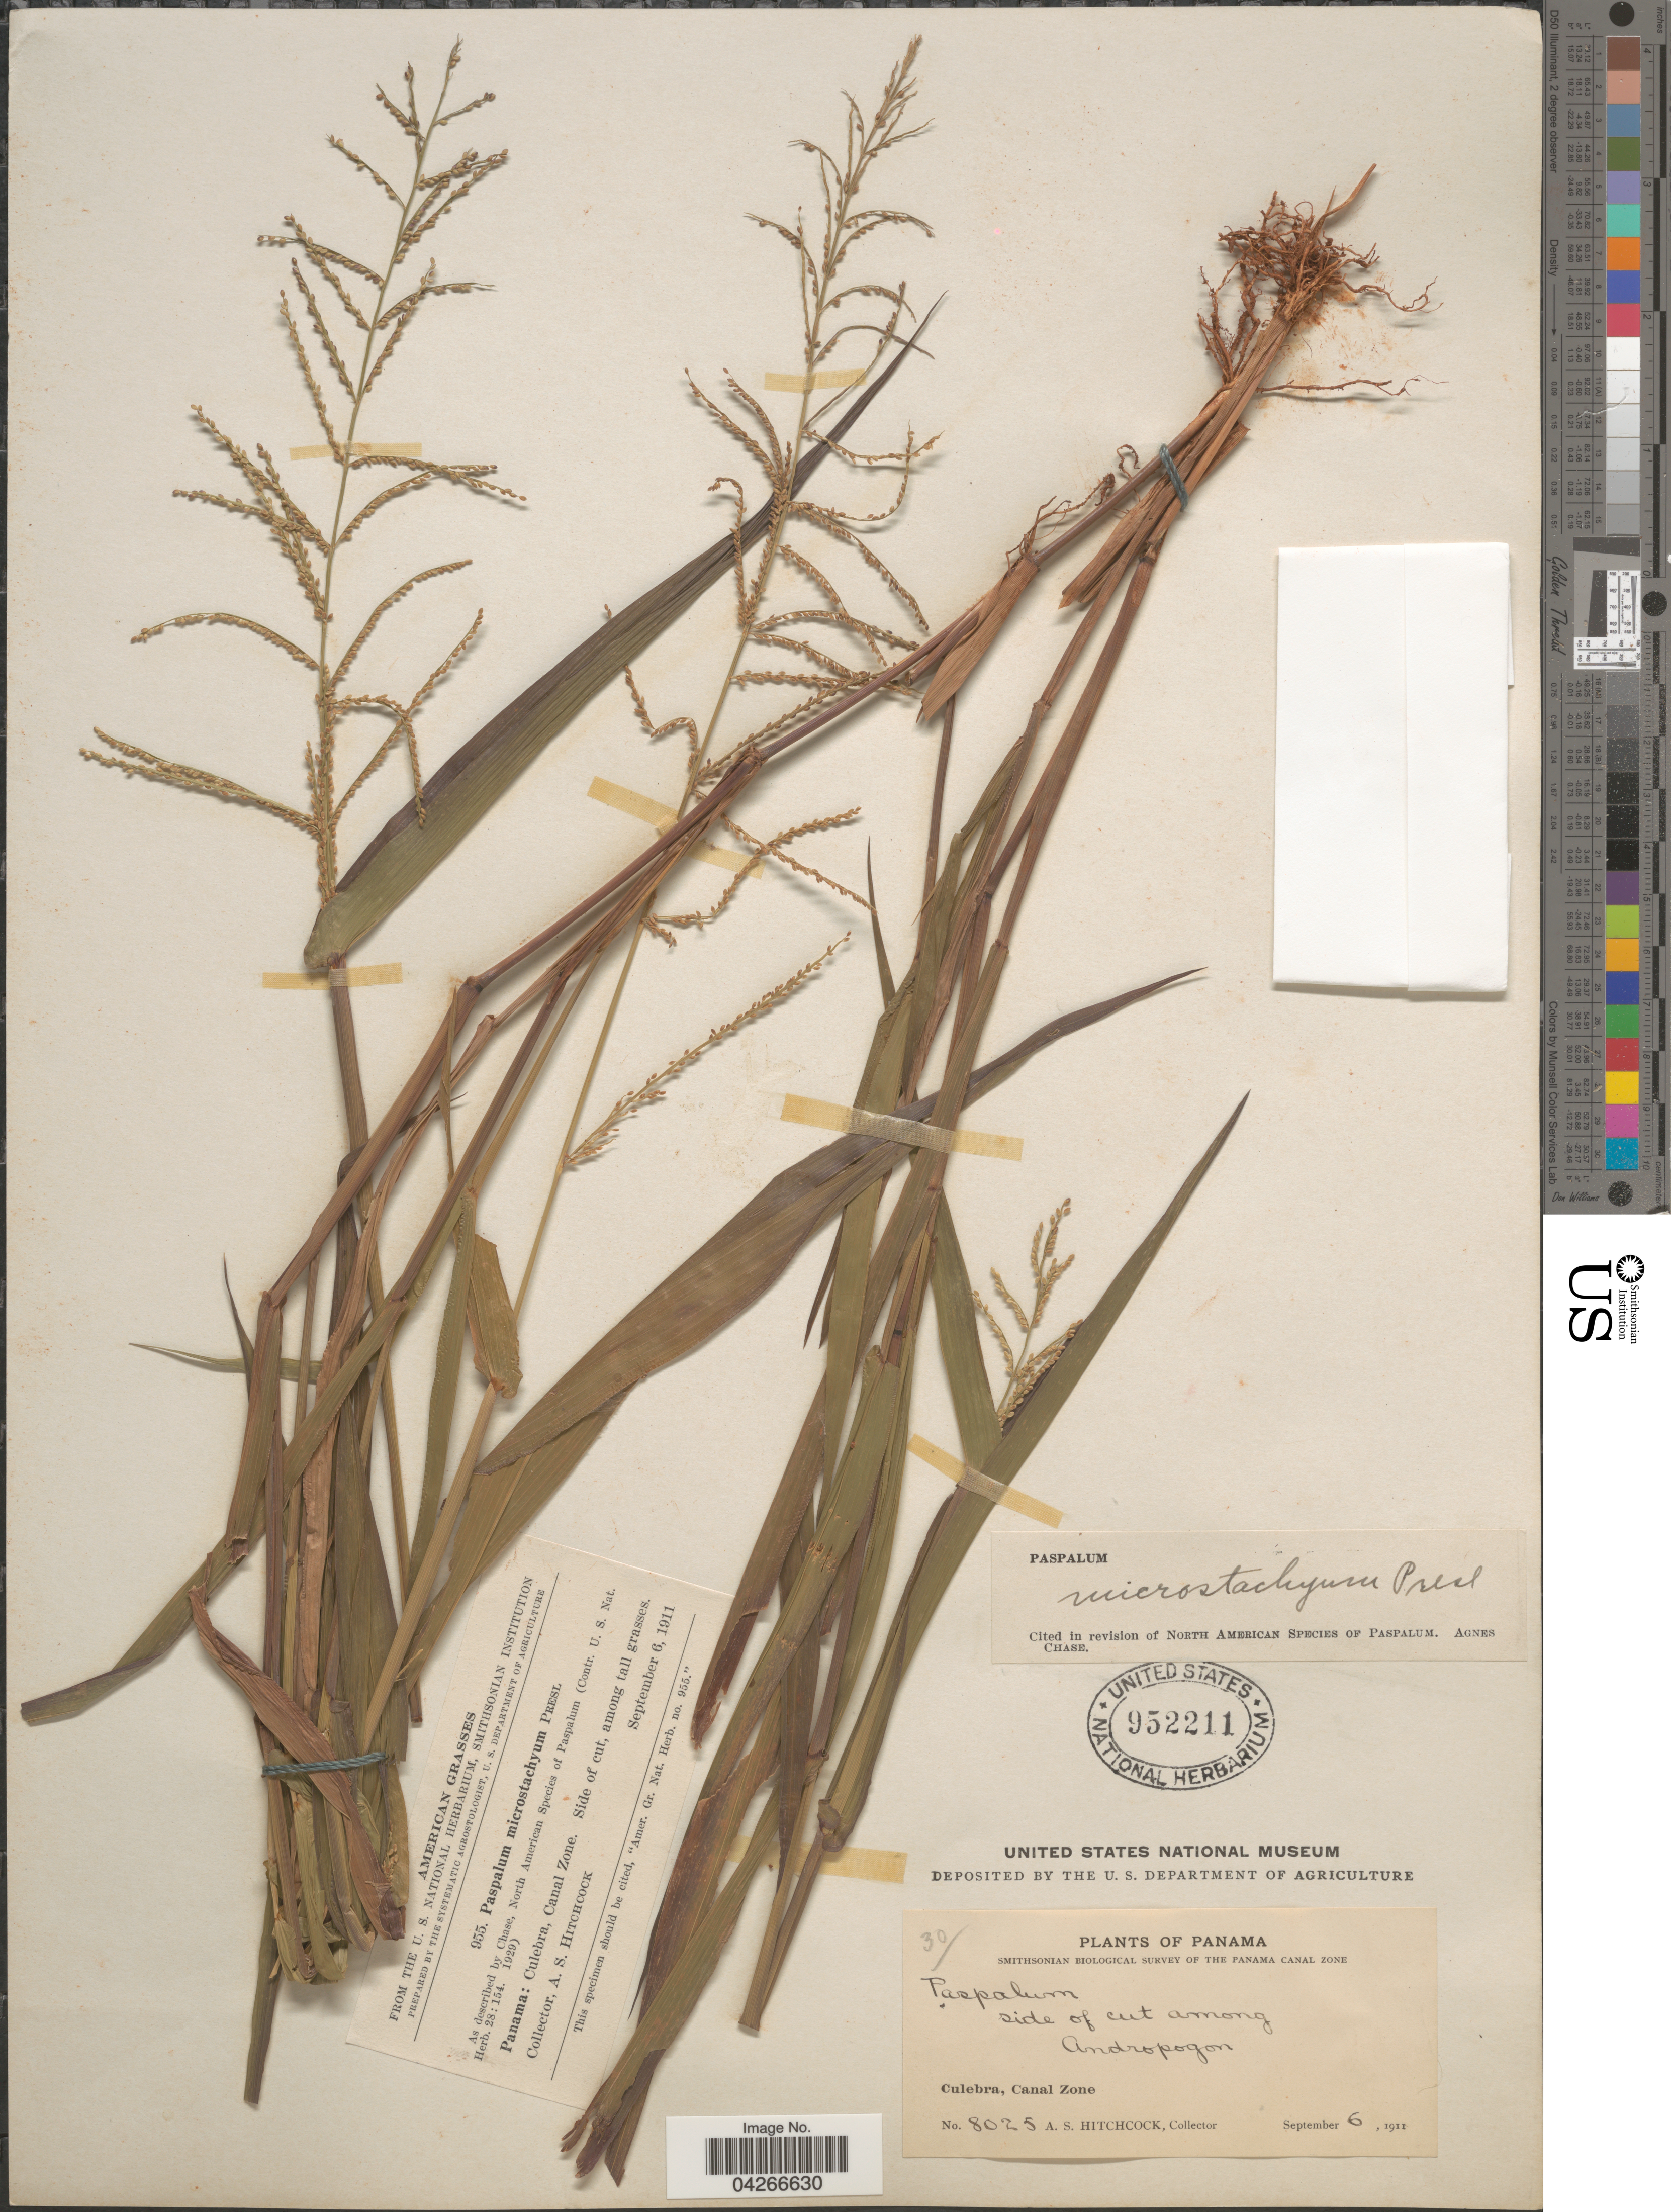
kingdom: Plantae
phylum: Tracheophyta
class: Liliopsida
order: Poales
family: Poaceae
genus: Paspalum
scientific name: Paspalum microstachyum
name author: J. Presl in C. Presl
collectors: A. S. Hitchcock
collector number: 955/8025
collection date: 1911-09-06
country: Panama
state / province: Colón / Panamá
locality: Smithsonian Biological Survey of the Panama Canal Zone. Culebra, Canal Zone.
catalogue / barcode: US 952211